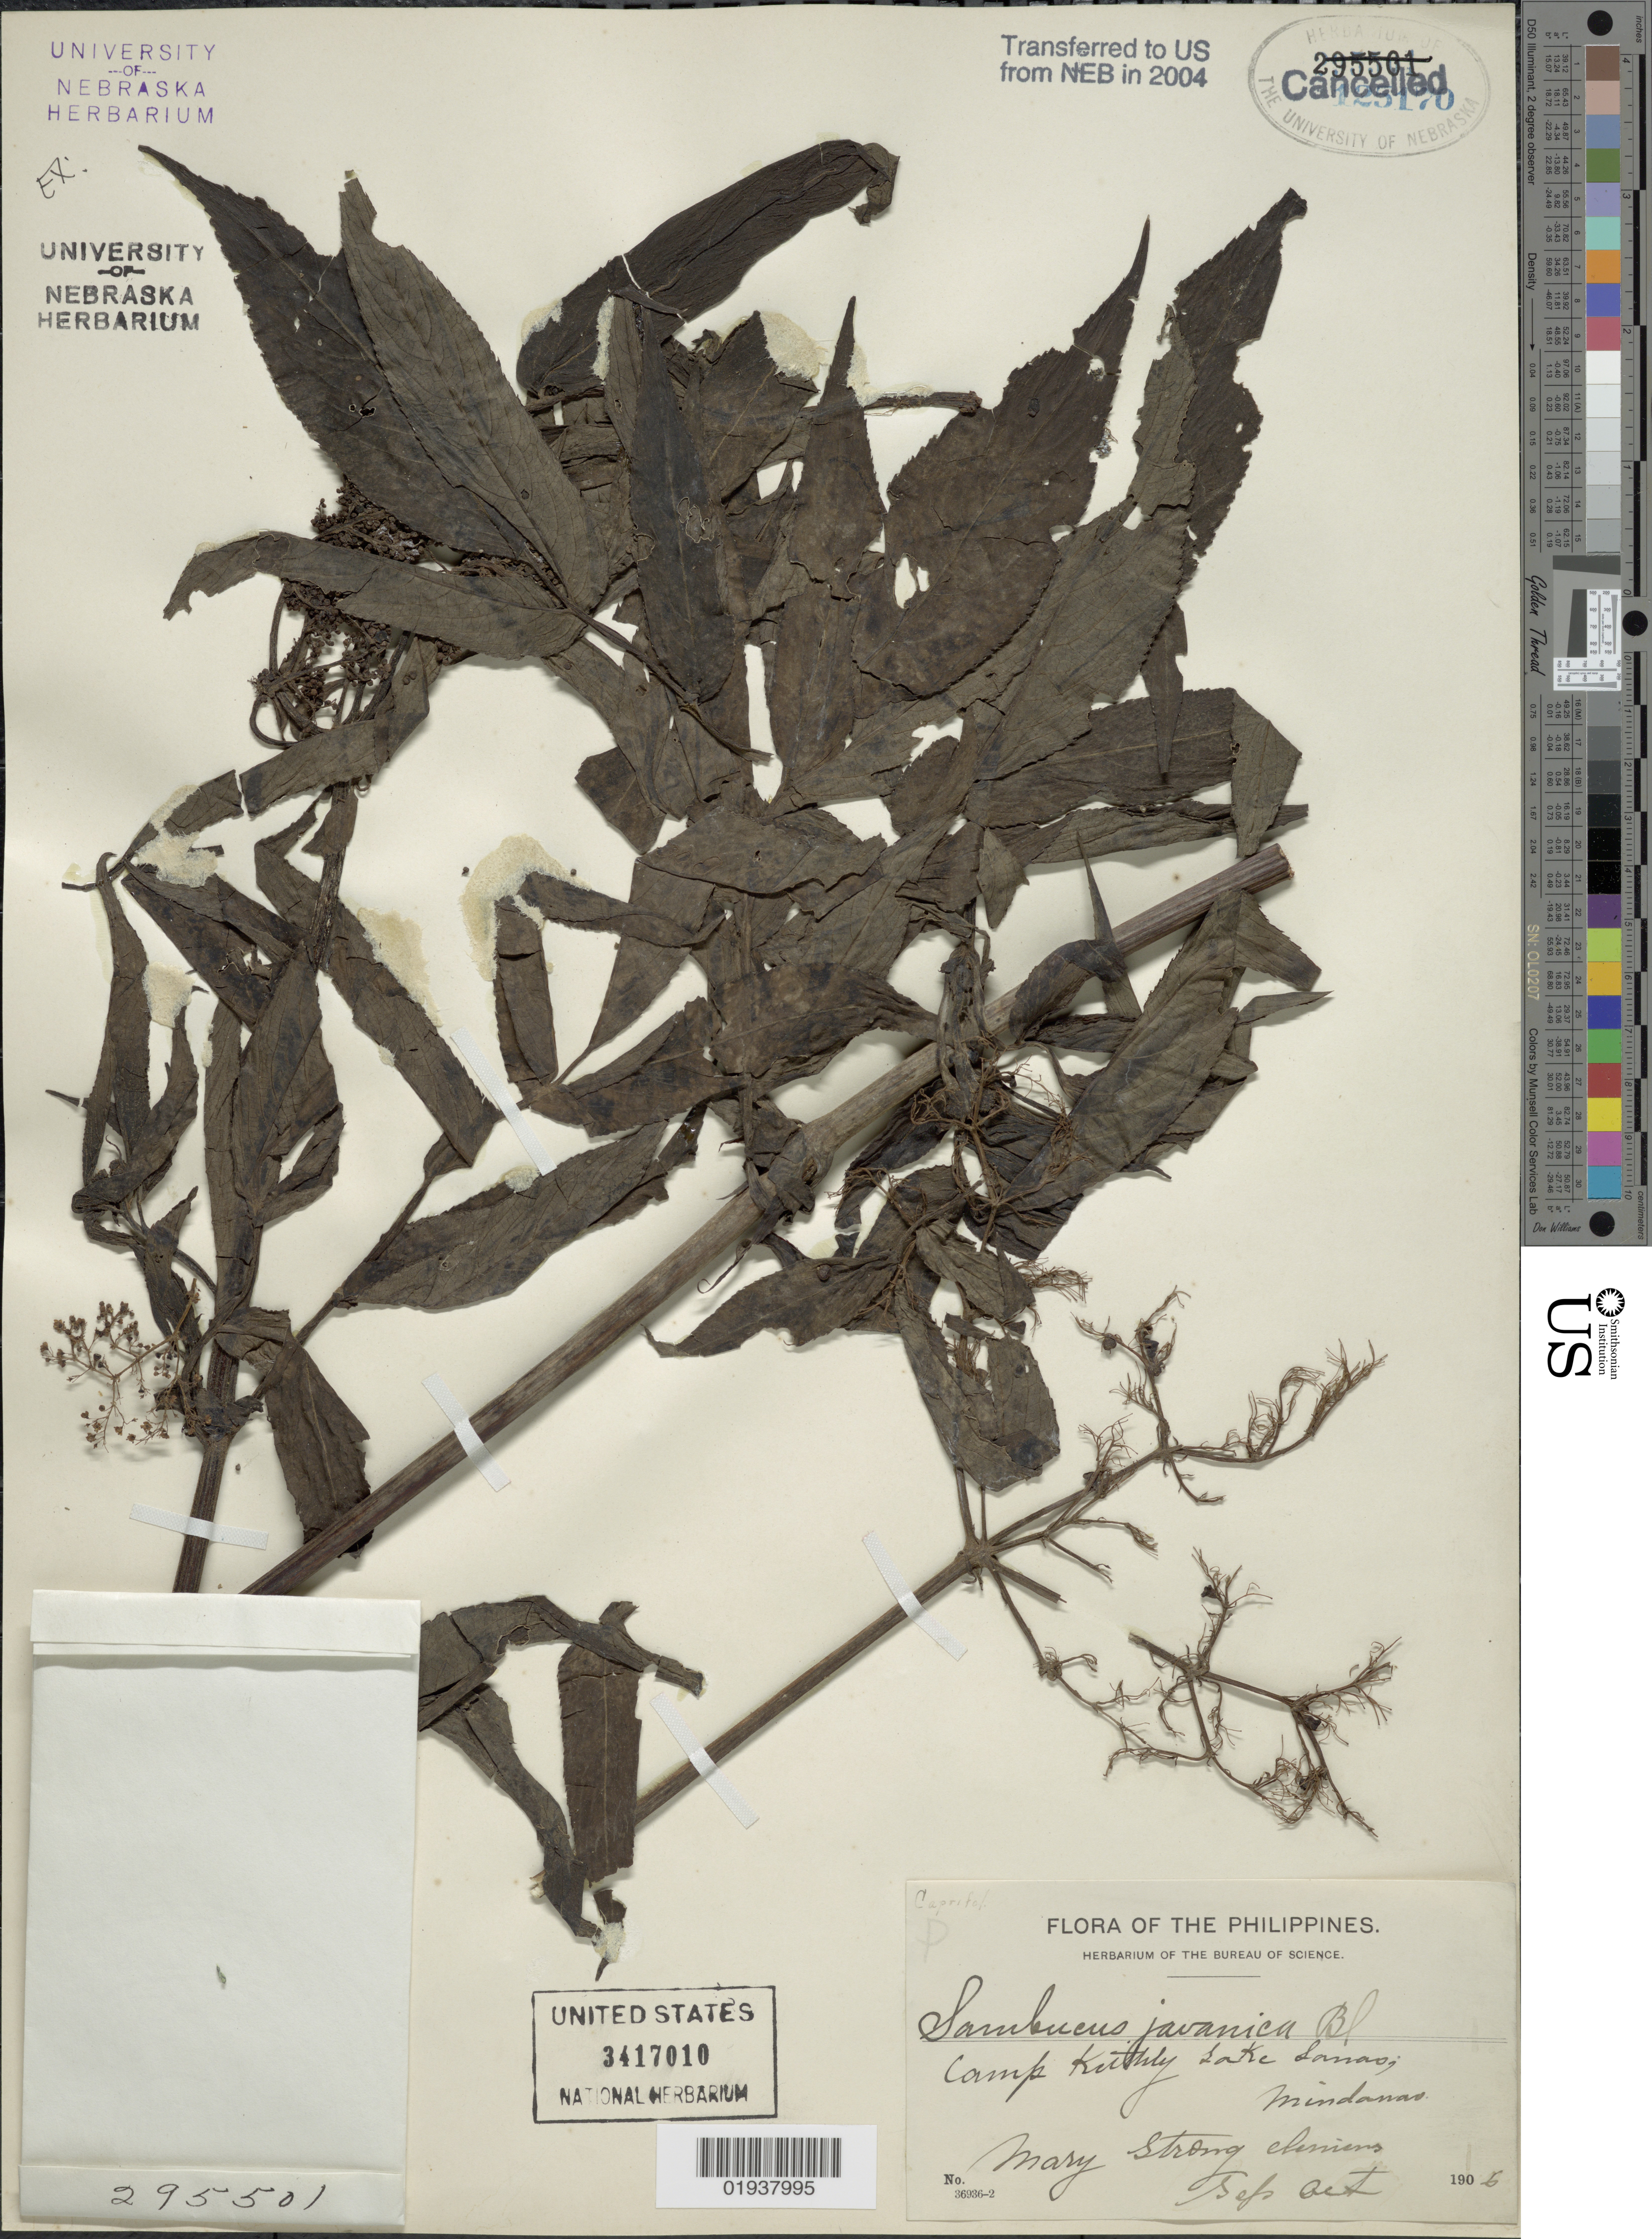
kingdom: Plantae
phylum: Tracheophyta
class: Magnoliopsida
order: Dipsacales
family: Viburnaceae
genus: Sambucus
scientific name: Sambucus javanica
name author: Blume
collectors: M. S. Clemens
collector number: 295501?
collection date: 1906-09/1906-10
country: Philippines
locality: Camp Keithly Lake Lanao, Mindanao.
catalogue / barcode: US 3417010